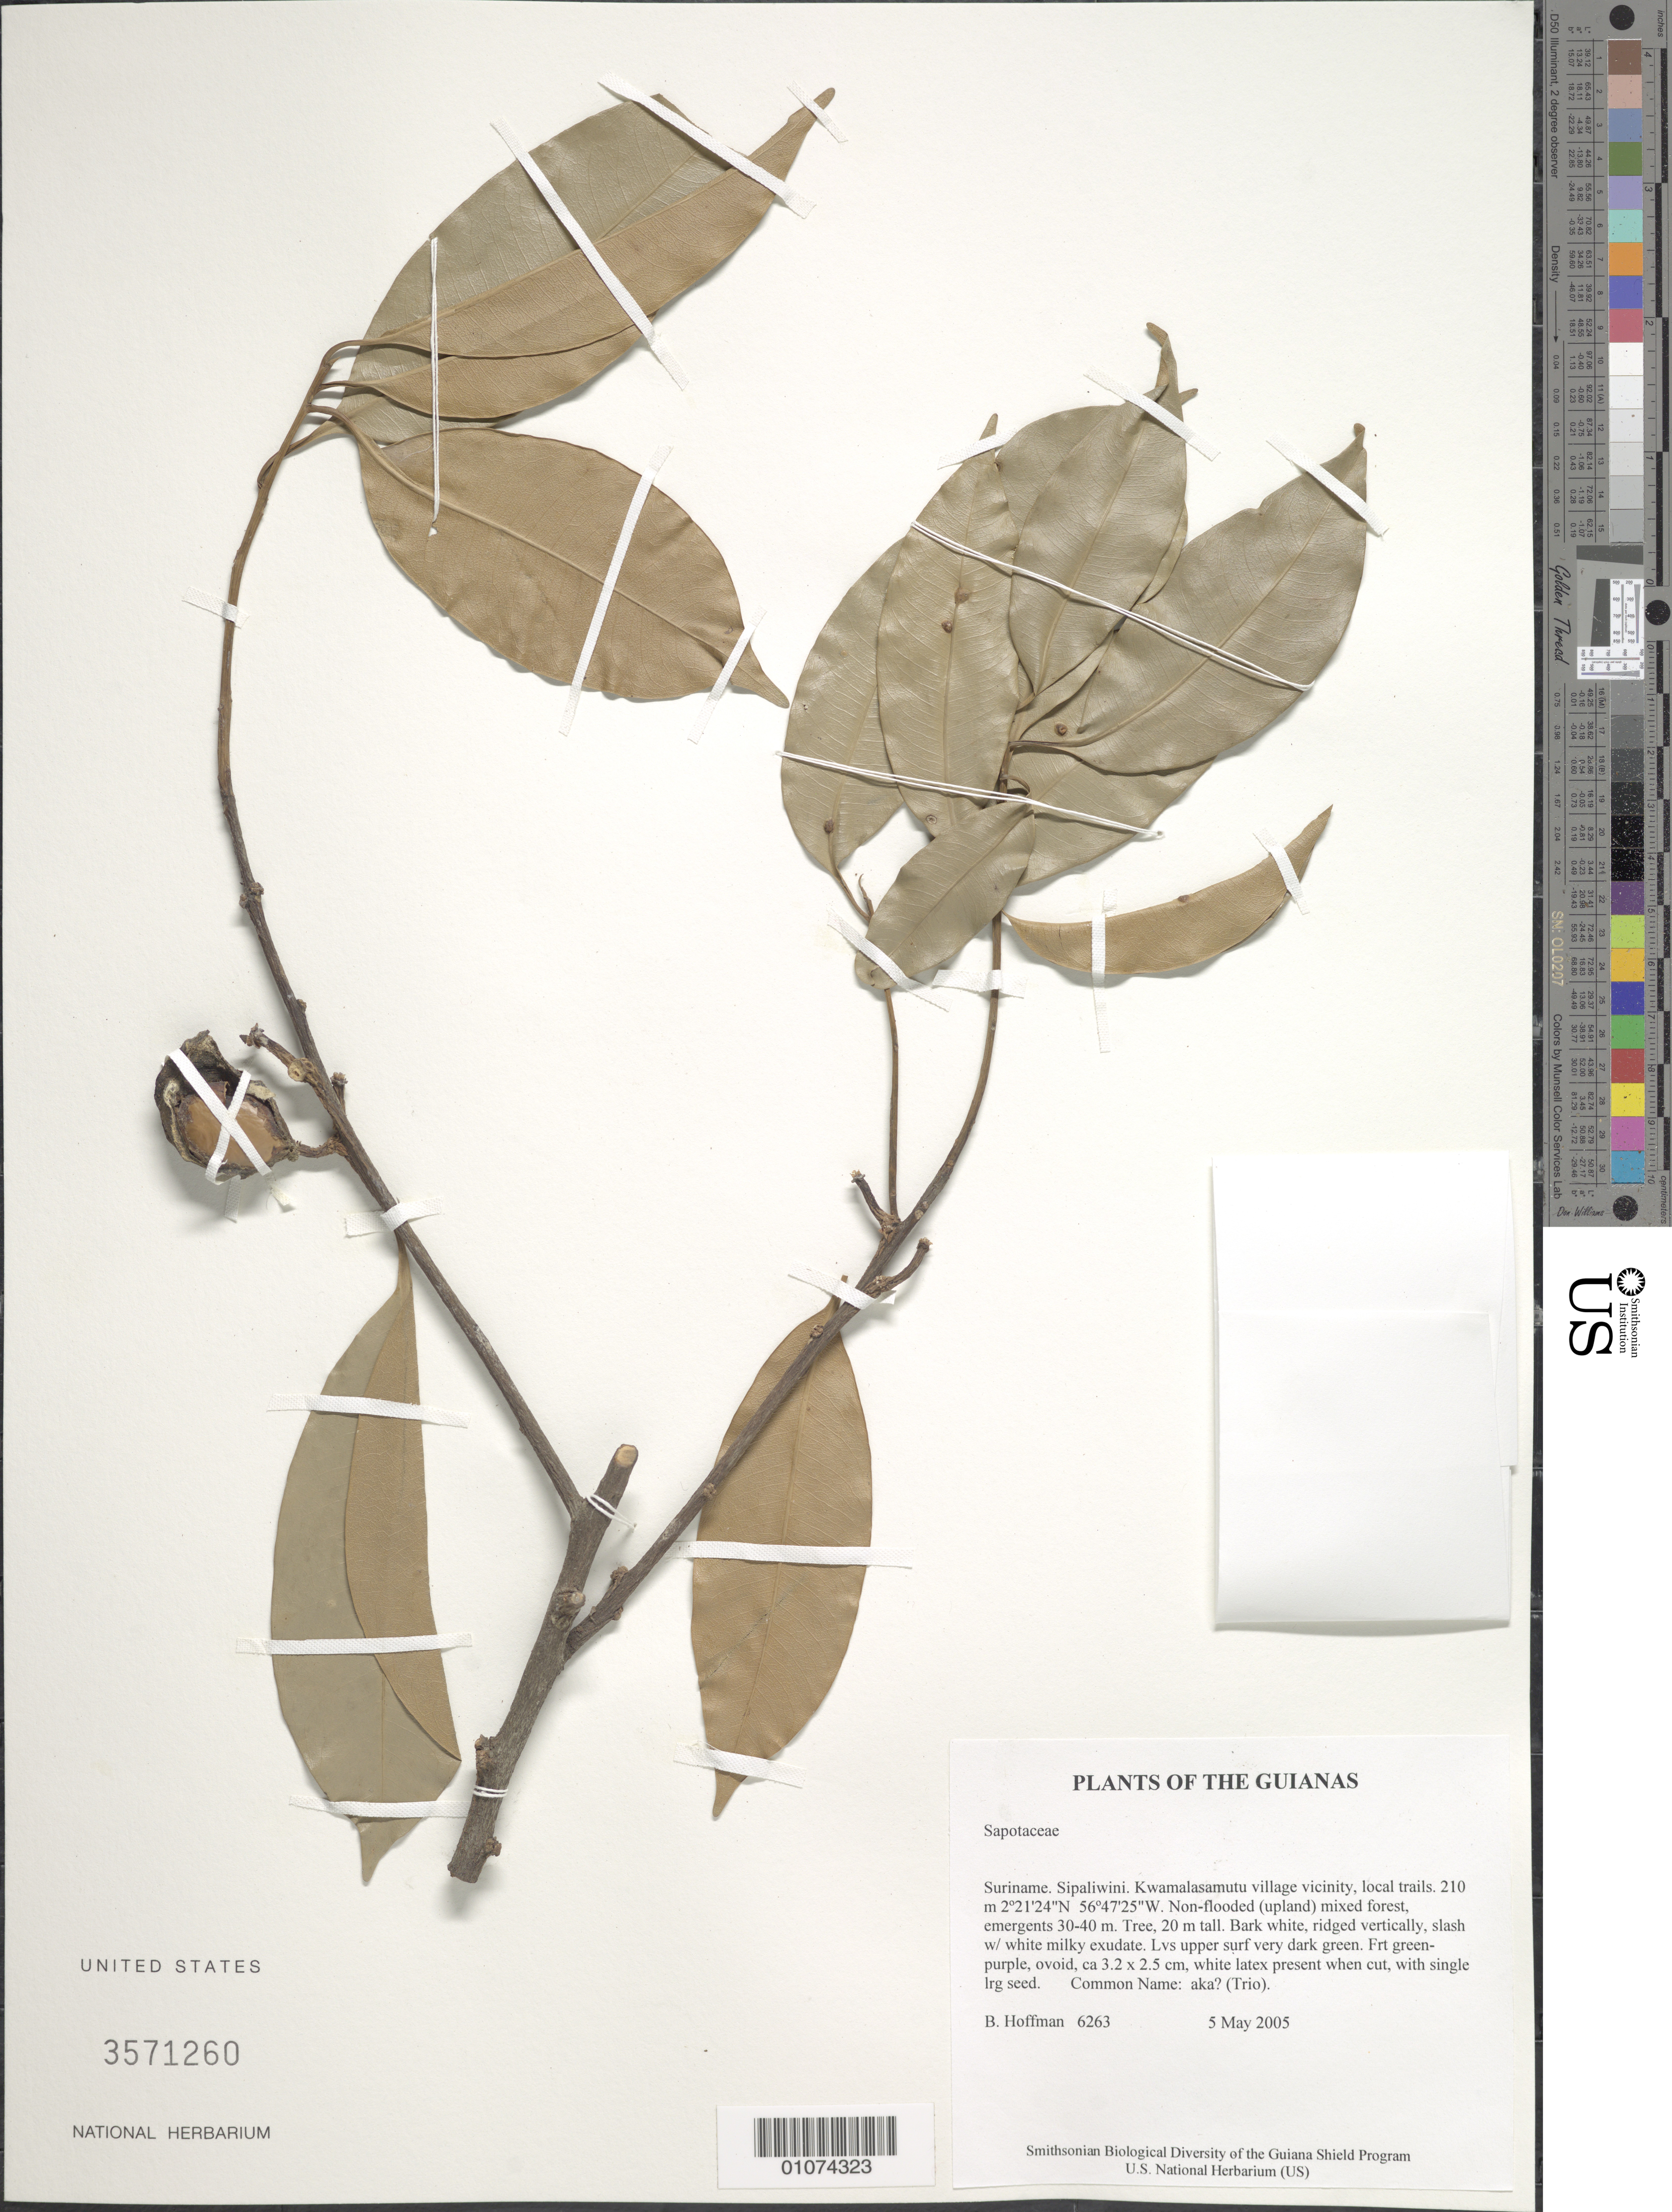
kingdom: Plantae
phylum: Tracheophyta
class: Magnoliopsida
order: Ericales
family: Sapotaceae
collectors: B. Hoffman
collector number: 6263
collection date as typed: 5 May 2005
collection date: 2005-05-05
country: Suriname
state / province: Sipaliwini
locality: Kwamalasamutu village vicinity, local trails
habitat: Non-flooded (upland) mixed forest, emergents 30-40 m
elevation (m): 210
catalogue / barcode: US 3571260